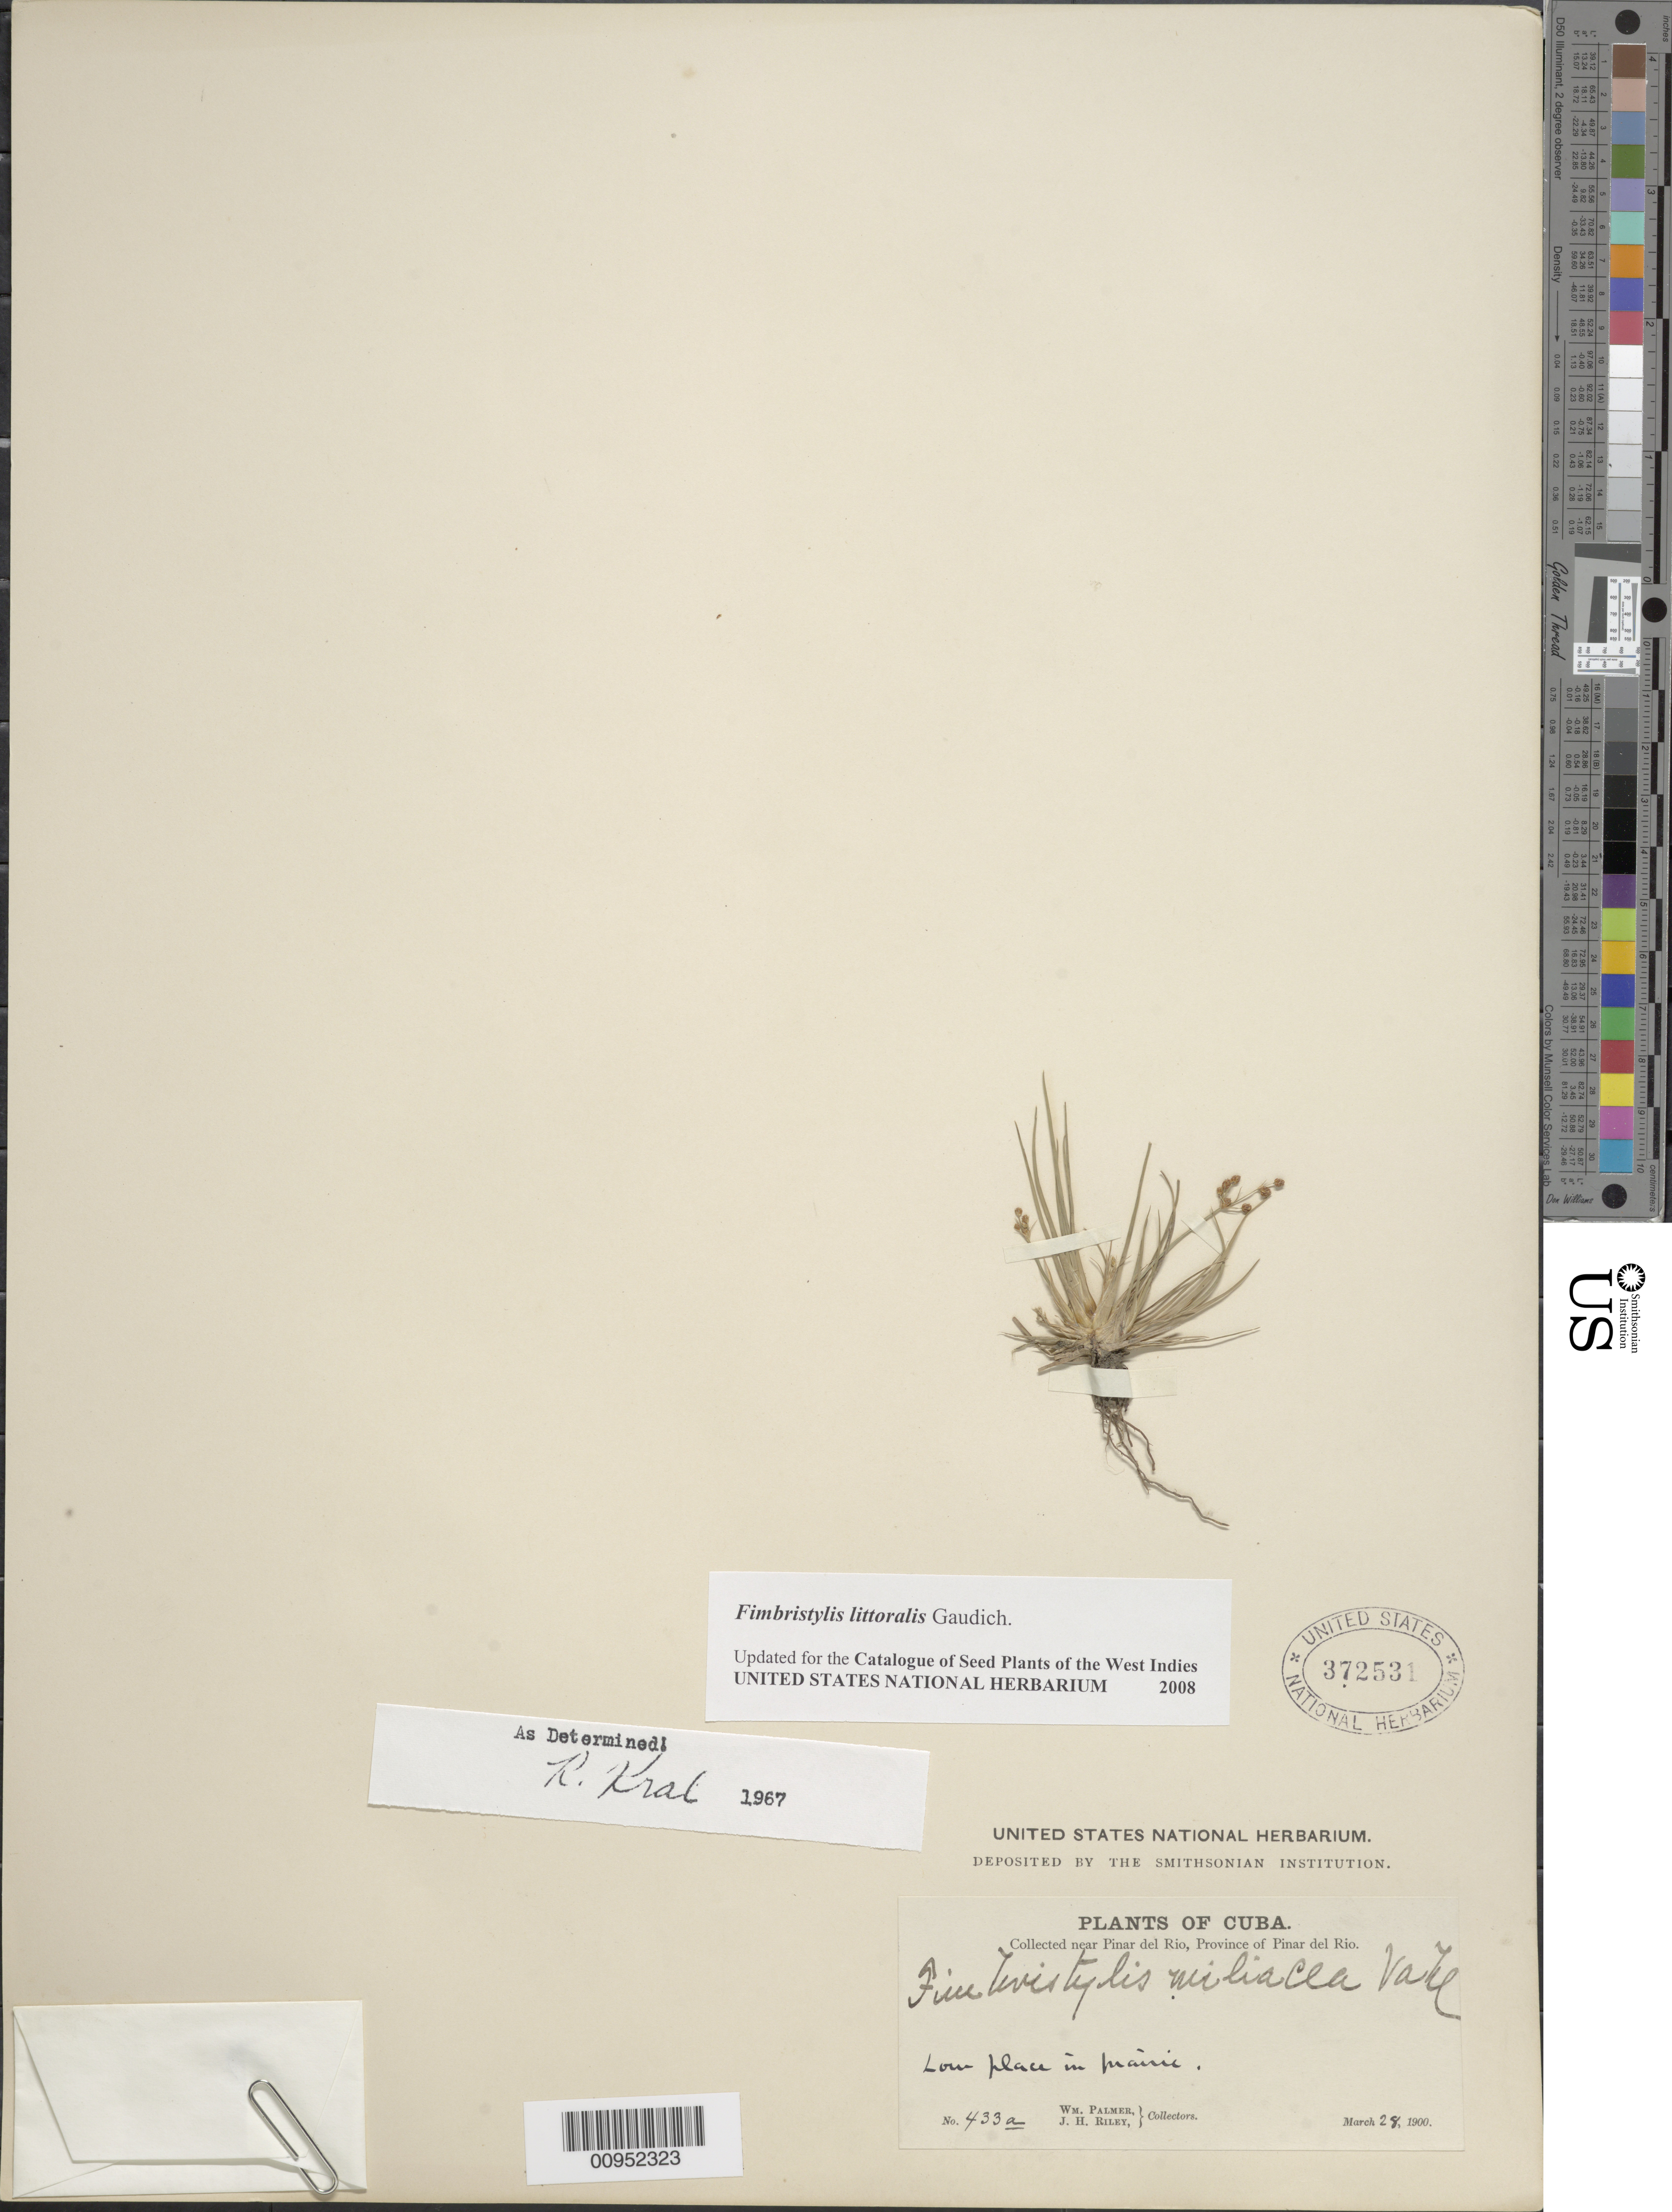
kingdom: Plantae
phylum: Tracheophyta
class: Liliopsida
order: Poales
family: Cyperaceae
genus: Fimbristylis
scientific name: Fimbristylis littoralis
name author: Gaudich.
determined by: Strong, M. T., (US), Smithsonian Institution - National Museum of Natural History (UNITED STATES)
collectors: W. Palmer & J. H. Riley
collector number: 433A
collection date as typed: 28 Mar 1900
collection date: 1900-03-28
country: Cuba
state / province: Pinar del Rio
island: Cuba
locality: Prairie near Pinar del Rio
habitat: Low place in prairie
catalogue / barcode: US 372531